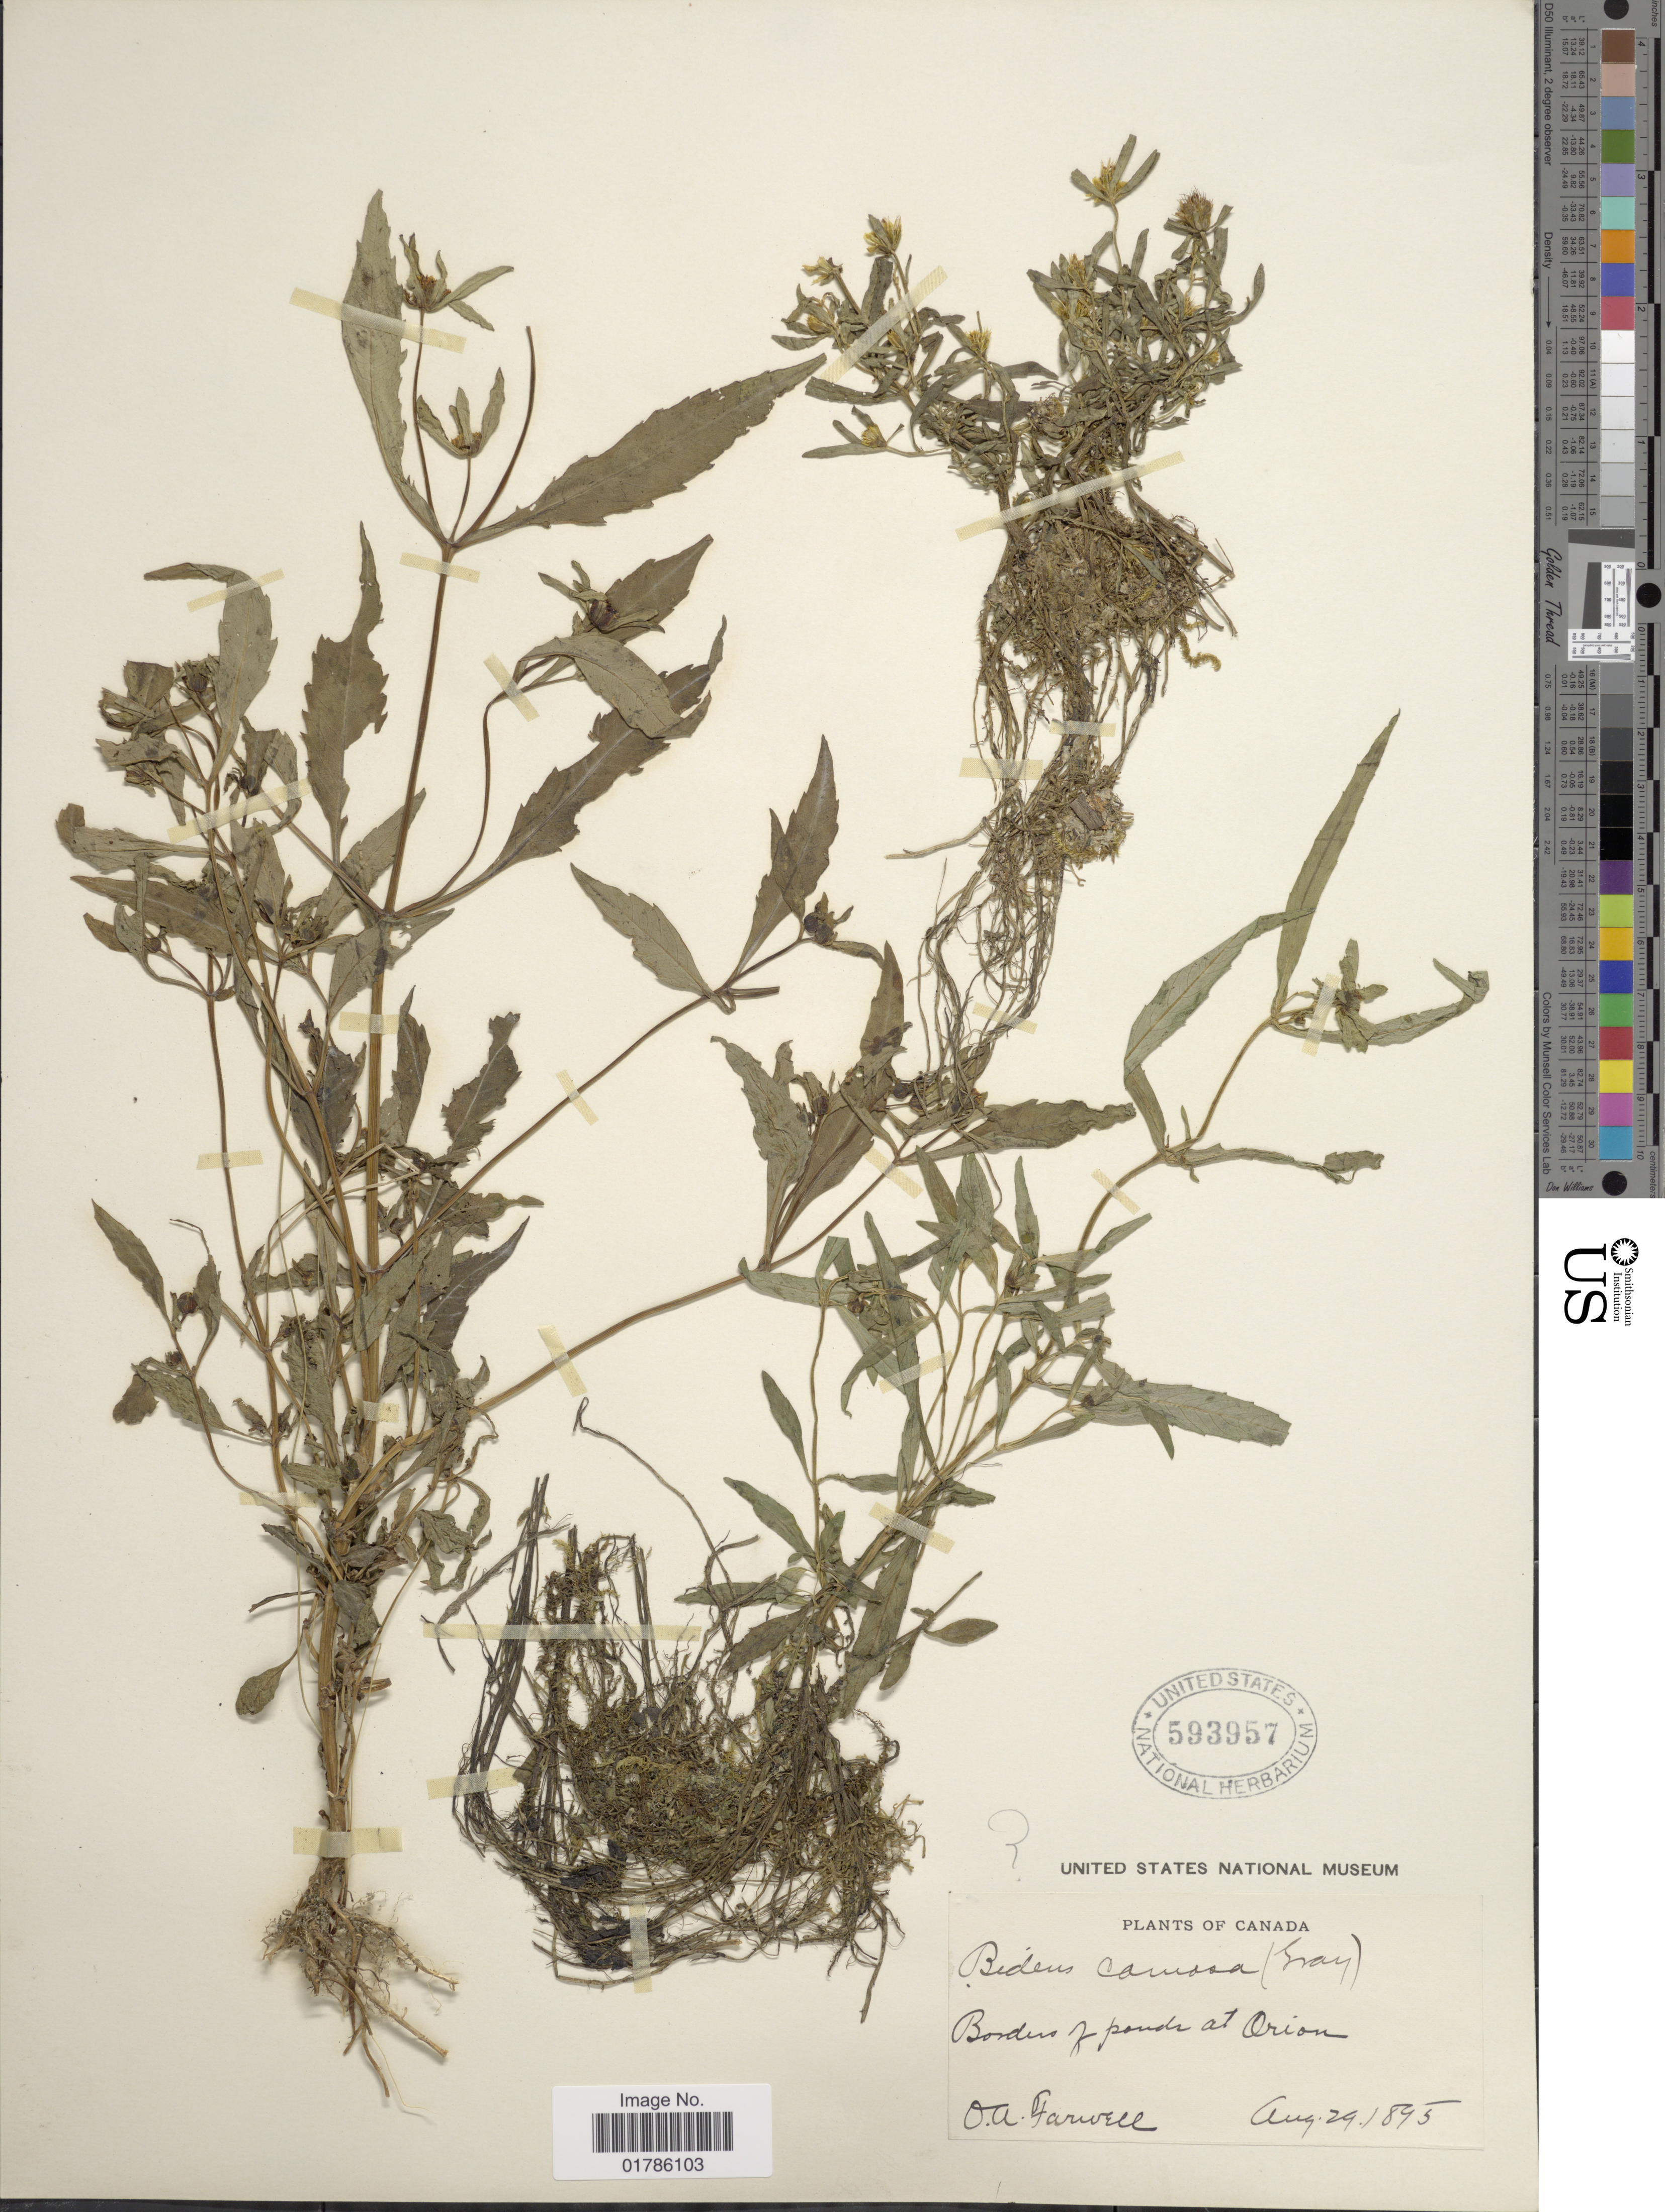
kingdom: Plantae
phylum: Tracheophyta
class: Magnoliopsida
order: Asterales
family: Asteraceae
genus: Bidens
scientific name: Bidens comosa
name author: (A. Gray) Wiegand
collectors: O. Farwell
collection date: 1895-08-29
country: Canada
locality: Borders of ponds at Orion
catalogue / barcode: US 593957